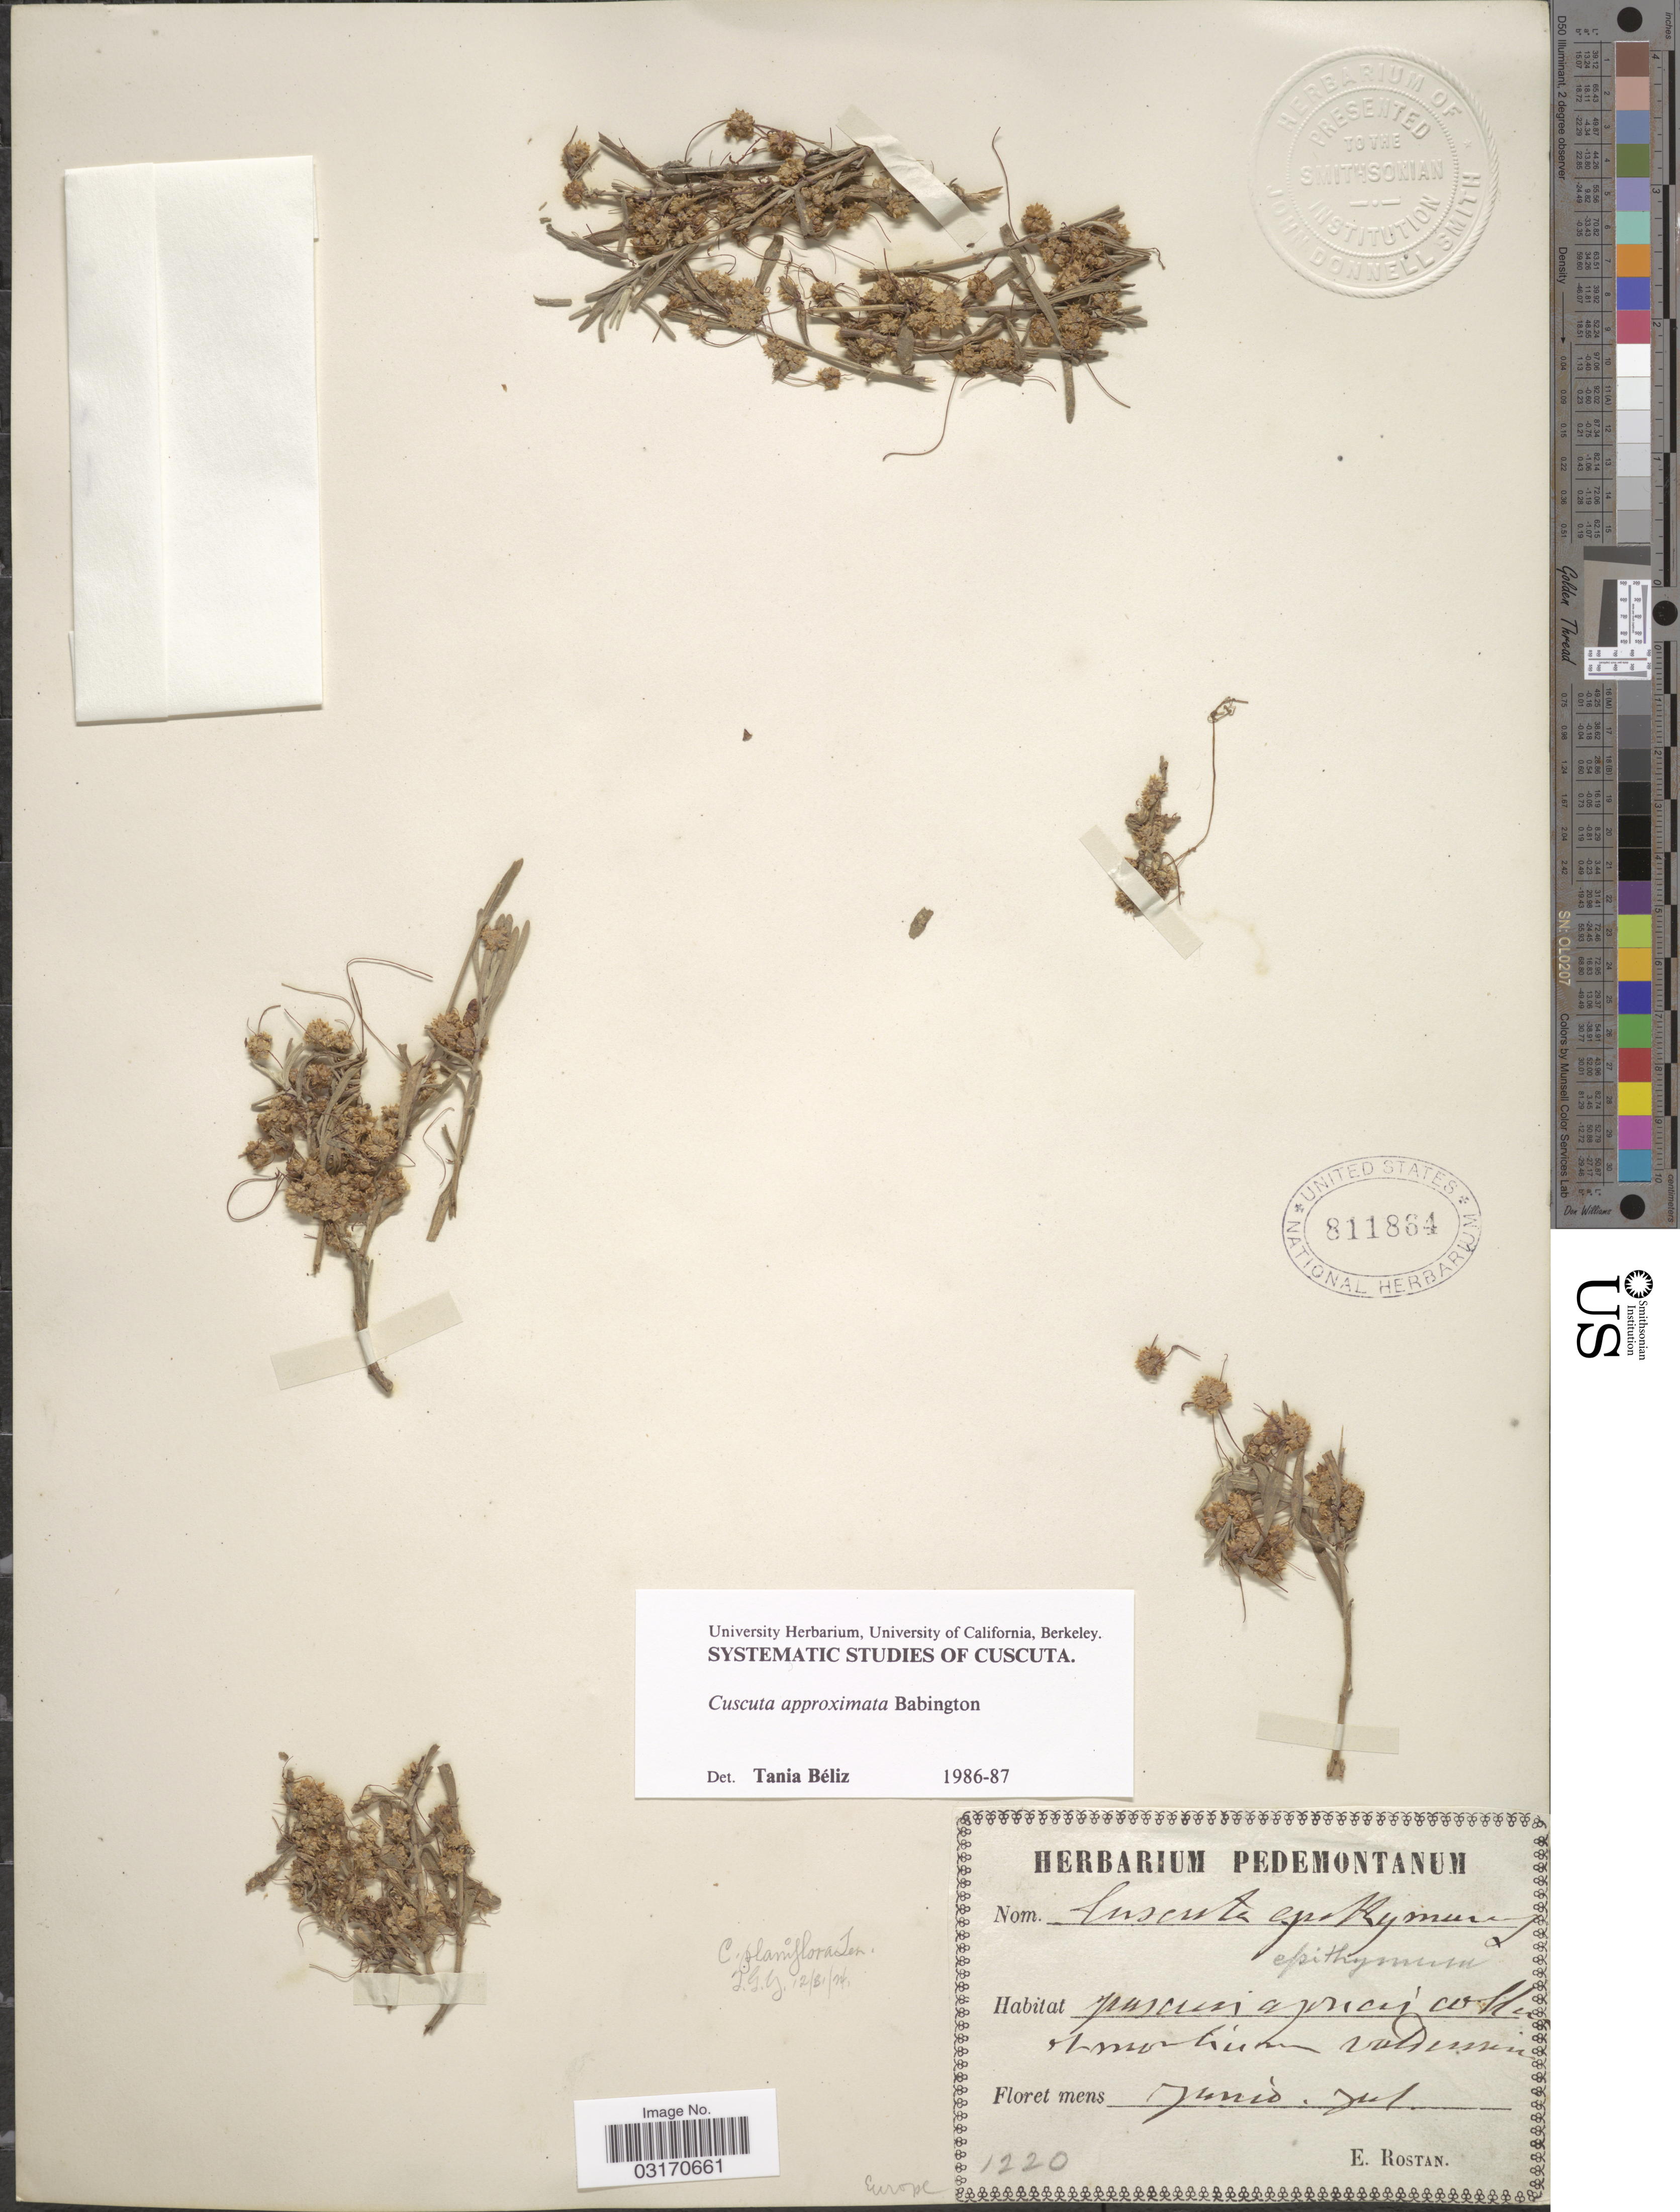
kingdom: Plantae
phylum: Tracheophyta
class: Magnoliopsida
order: Solanales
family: Convolvulaceae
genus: Cuscuta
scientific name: Cuscuta approximata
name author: Bab.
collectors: E. Rostan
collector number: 1220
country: Italy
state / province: Piedmont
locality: [illegible text].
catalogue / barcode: US 811864